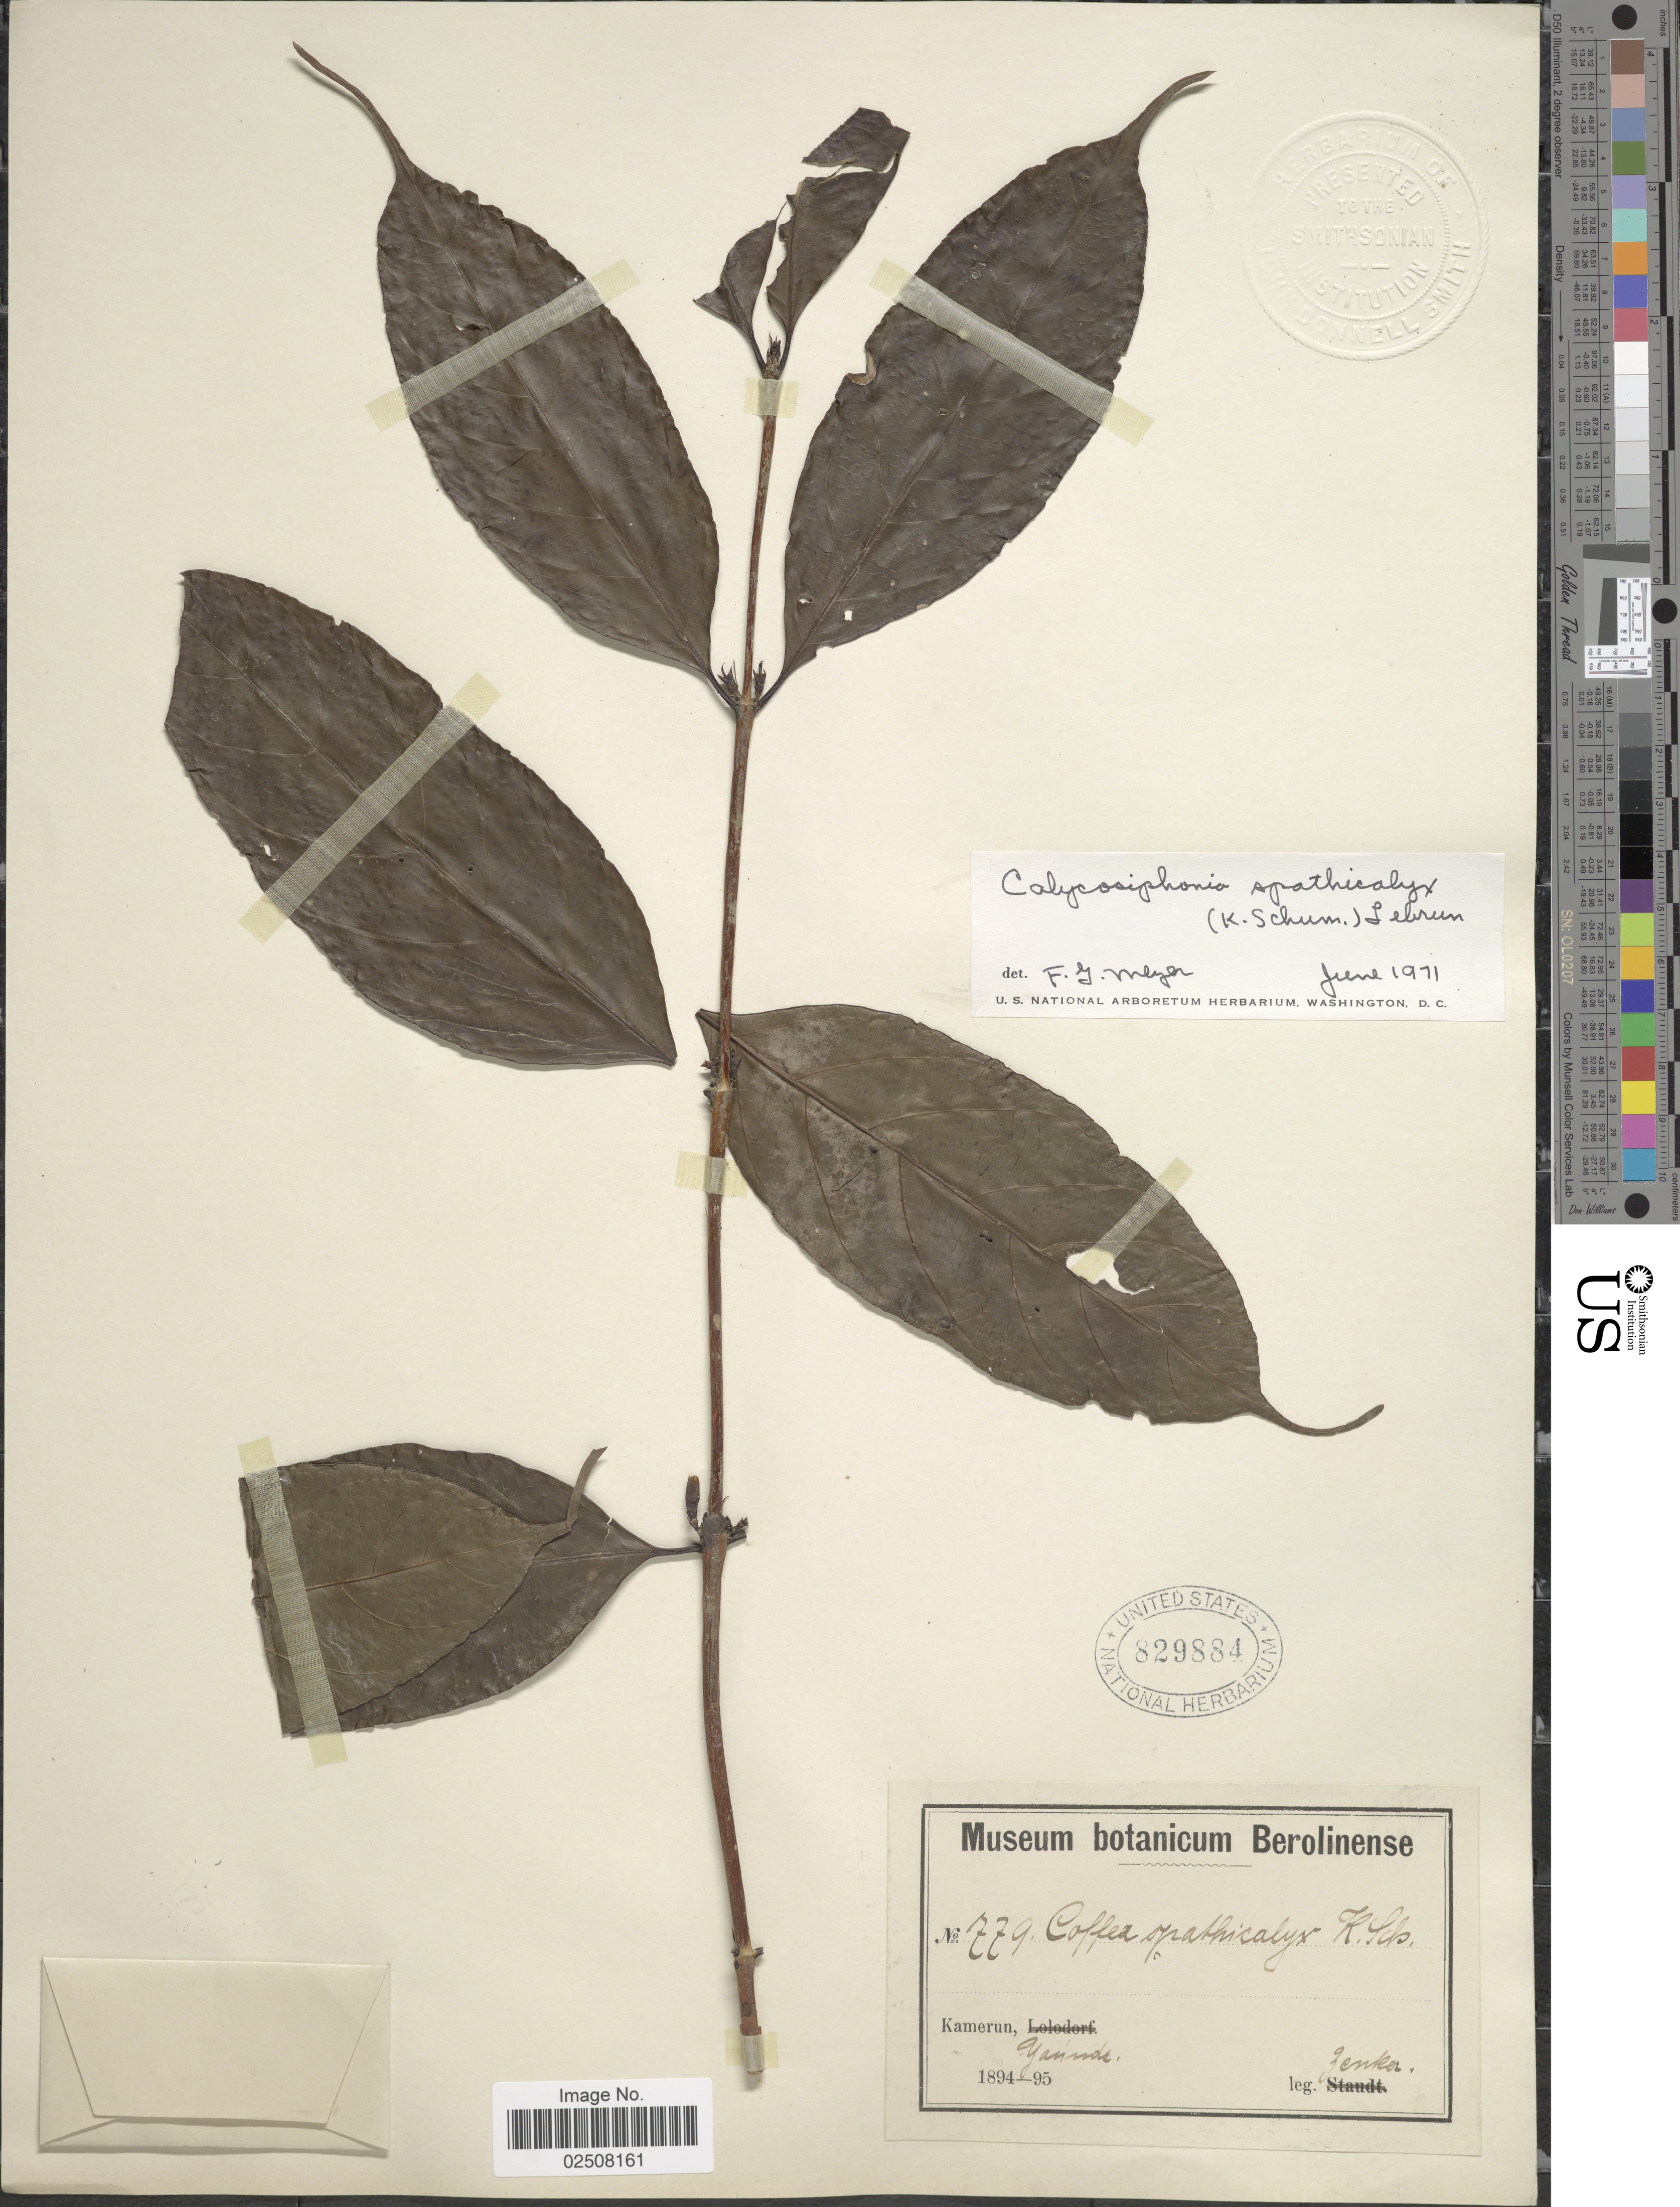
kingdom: Plantae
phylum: Tracheophyta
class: Magnoliopsida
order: Gentianales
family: Rubiaceae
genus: Calycosiphonia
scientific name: Calycosiphonia spathicalyx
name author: (K. Schum.) Robbr.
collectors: Zenker, --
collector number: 779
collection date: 1894/1895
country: Cameroon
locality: Kamerun, Yaúnde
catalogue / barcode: US 829884